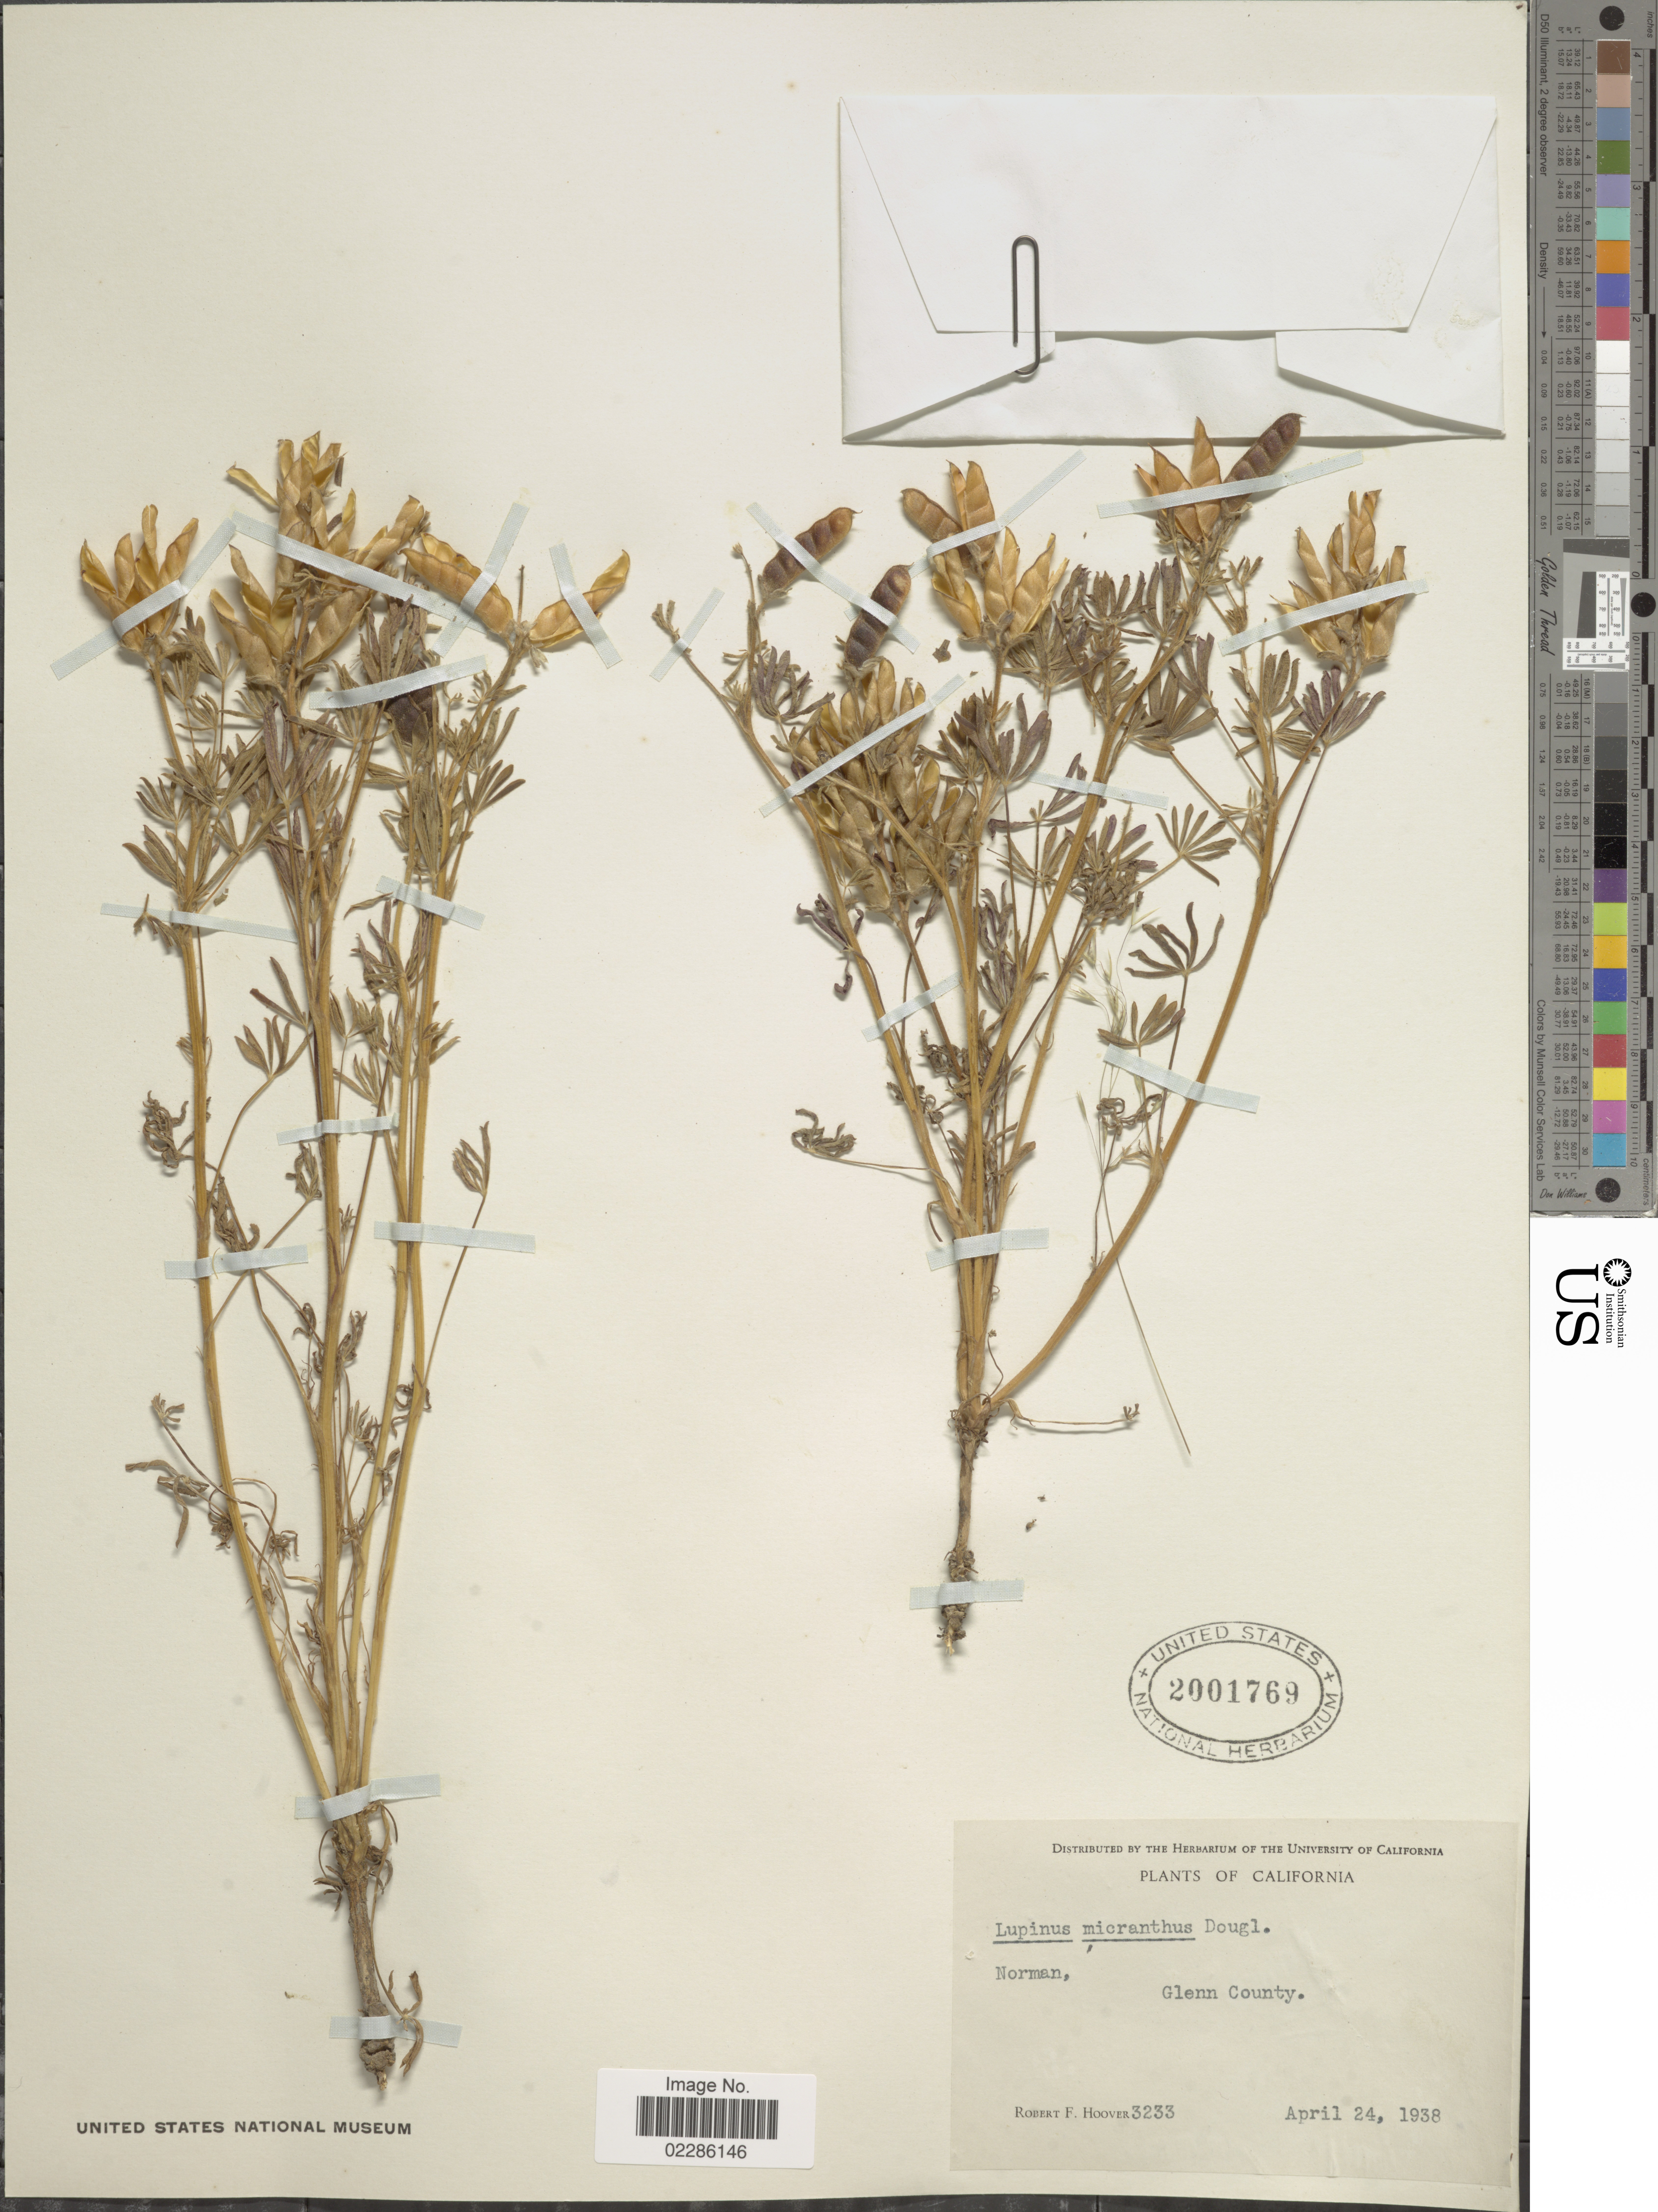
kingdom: Plantae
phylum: Tracheophyta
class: Magnoliopsida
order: Fabales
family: Fabaceae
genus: Lupinus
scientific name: Lupinus micranthus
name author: Douglas ex Lindl.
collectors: R. F. Hoover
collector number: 3233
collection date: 1938-04-24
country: United States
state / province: California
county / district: Glenn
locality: Norman, Glenn County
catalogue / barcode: US 2001769